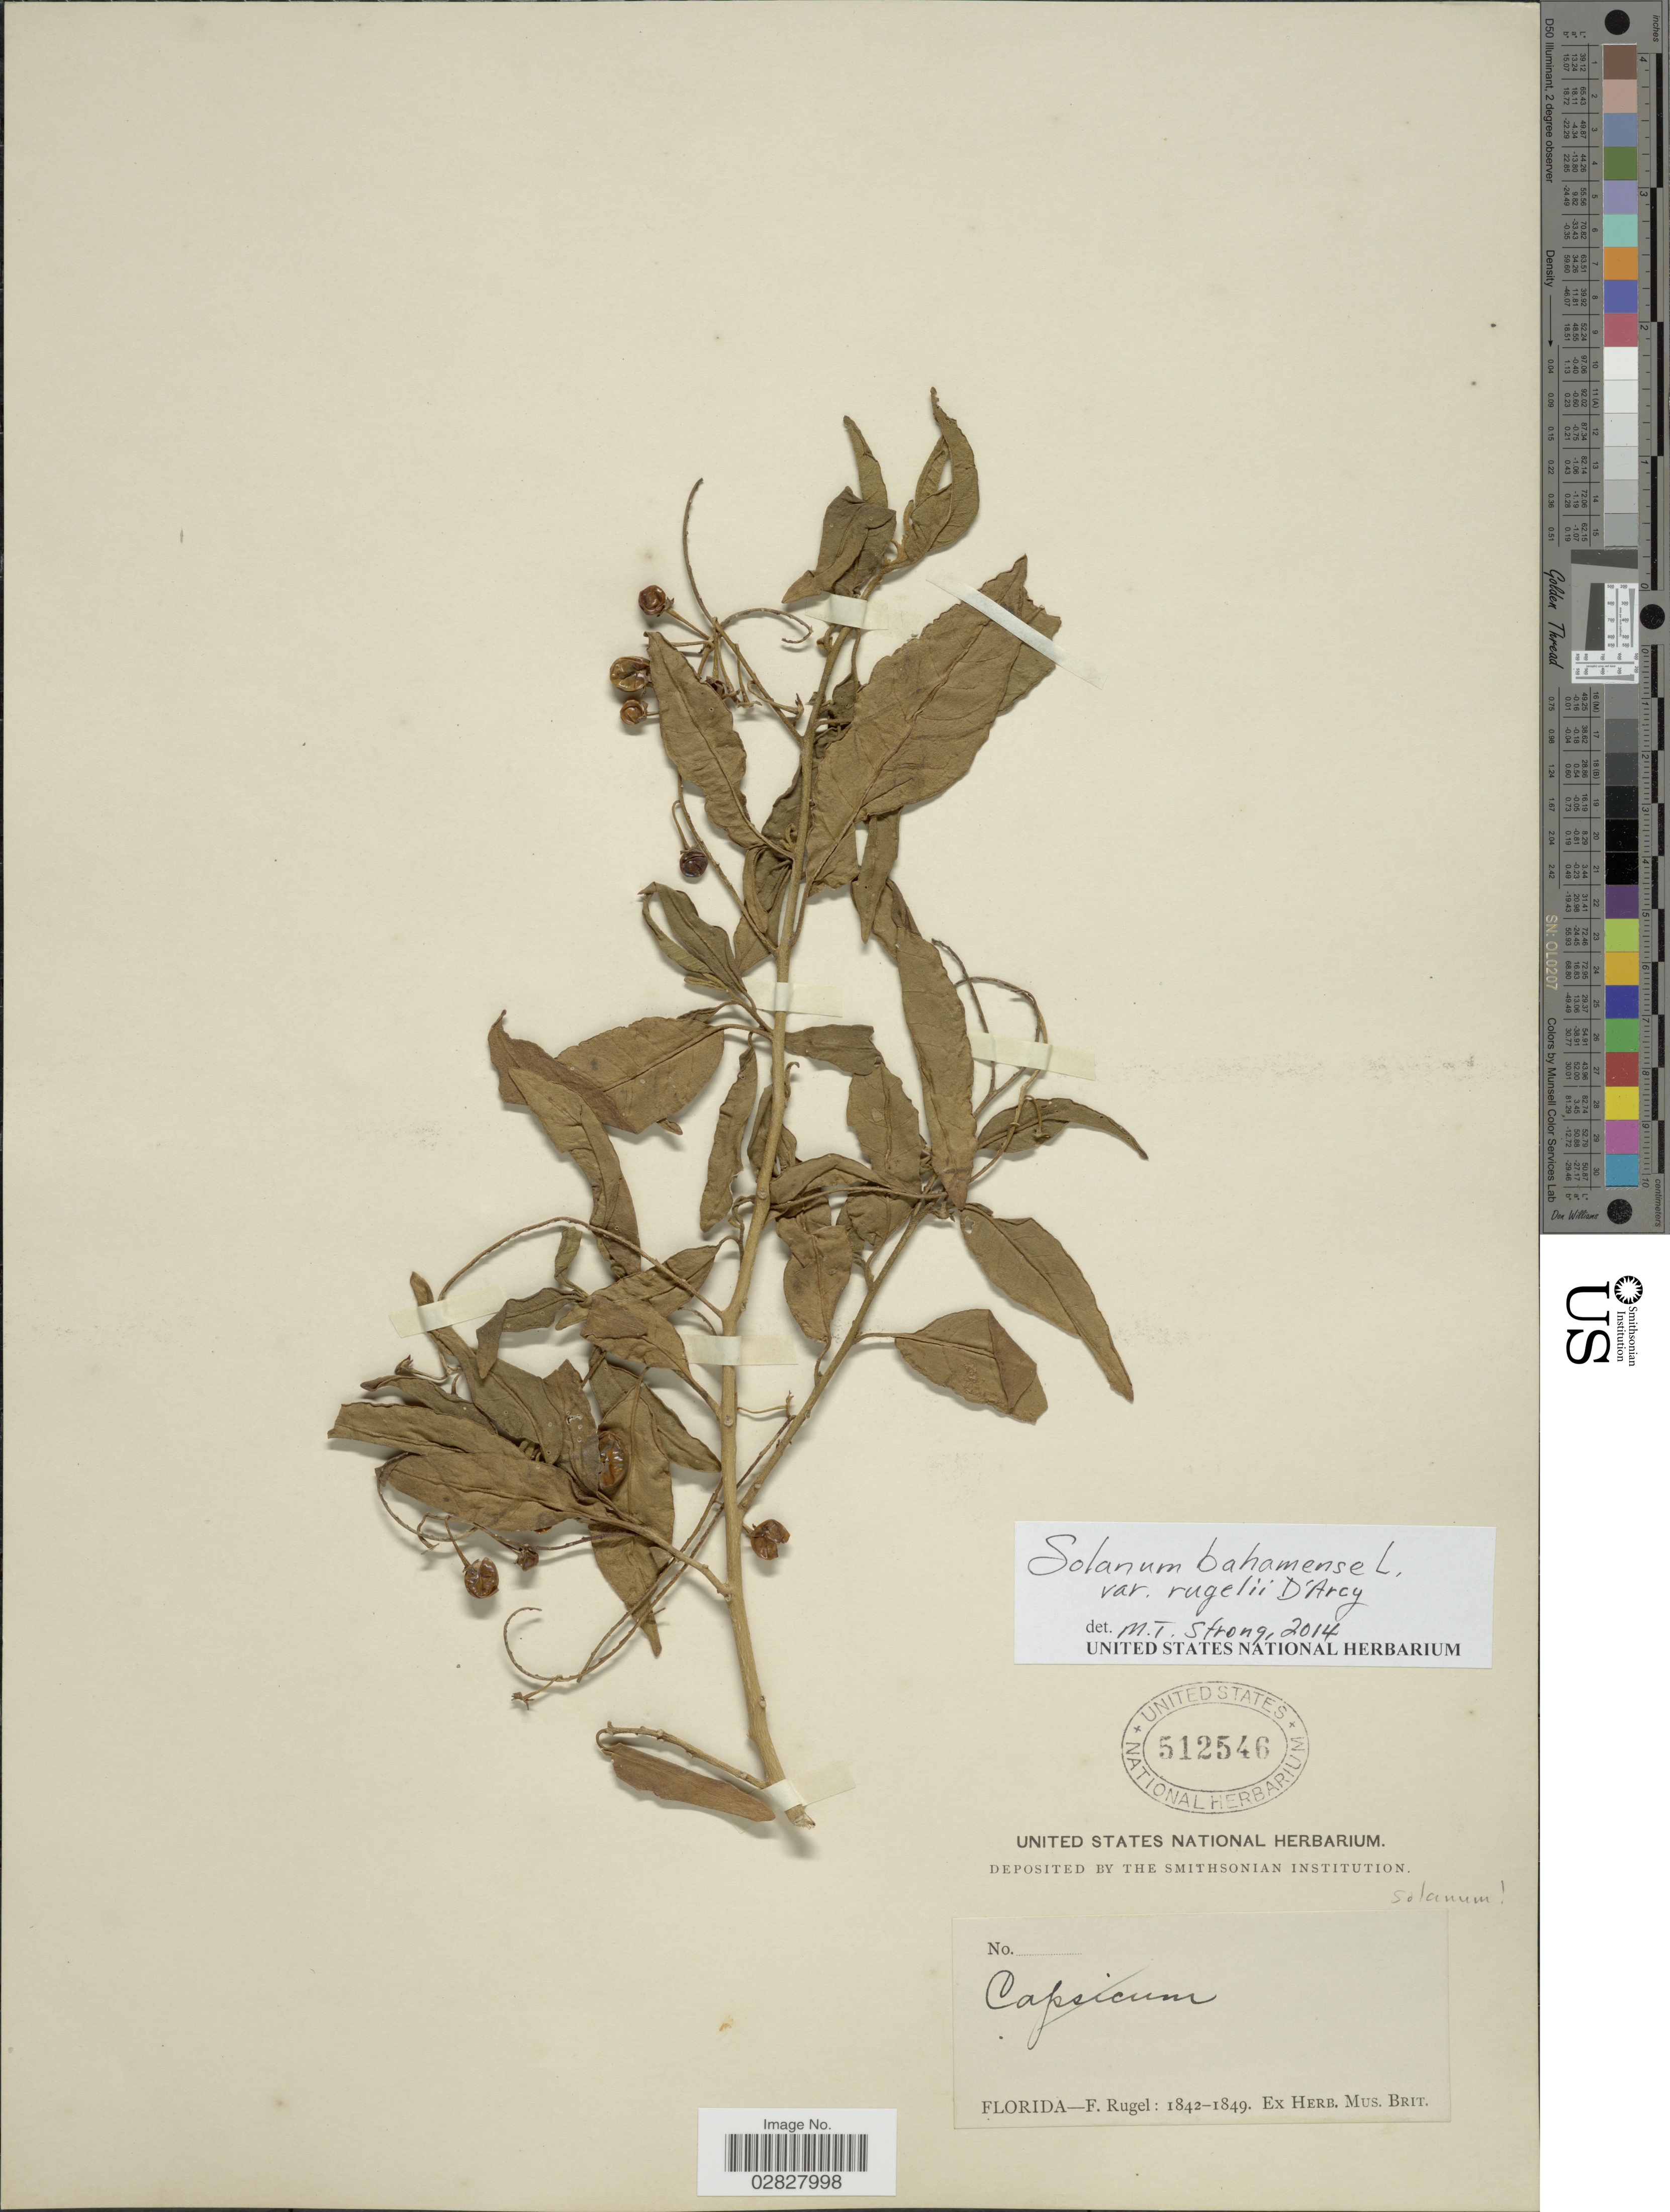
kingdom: Plantae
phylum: Tracheophyta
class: Magnoliopsida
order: Solanales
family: Solanaceae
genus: Solanum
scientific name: Solanum bahamense var. rugelii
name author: D'Arcy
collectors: F. Rugel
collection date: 1842/1849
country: United States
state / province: Florida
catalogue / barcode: US 512546